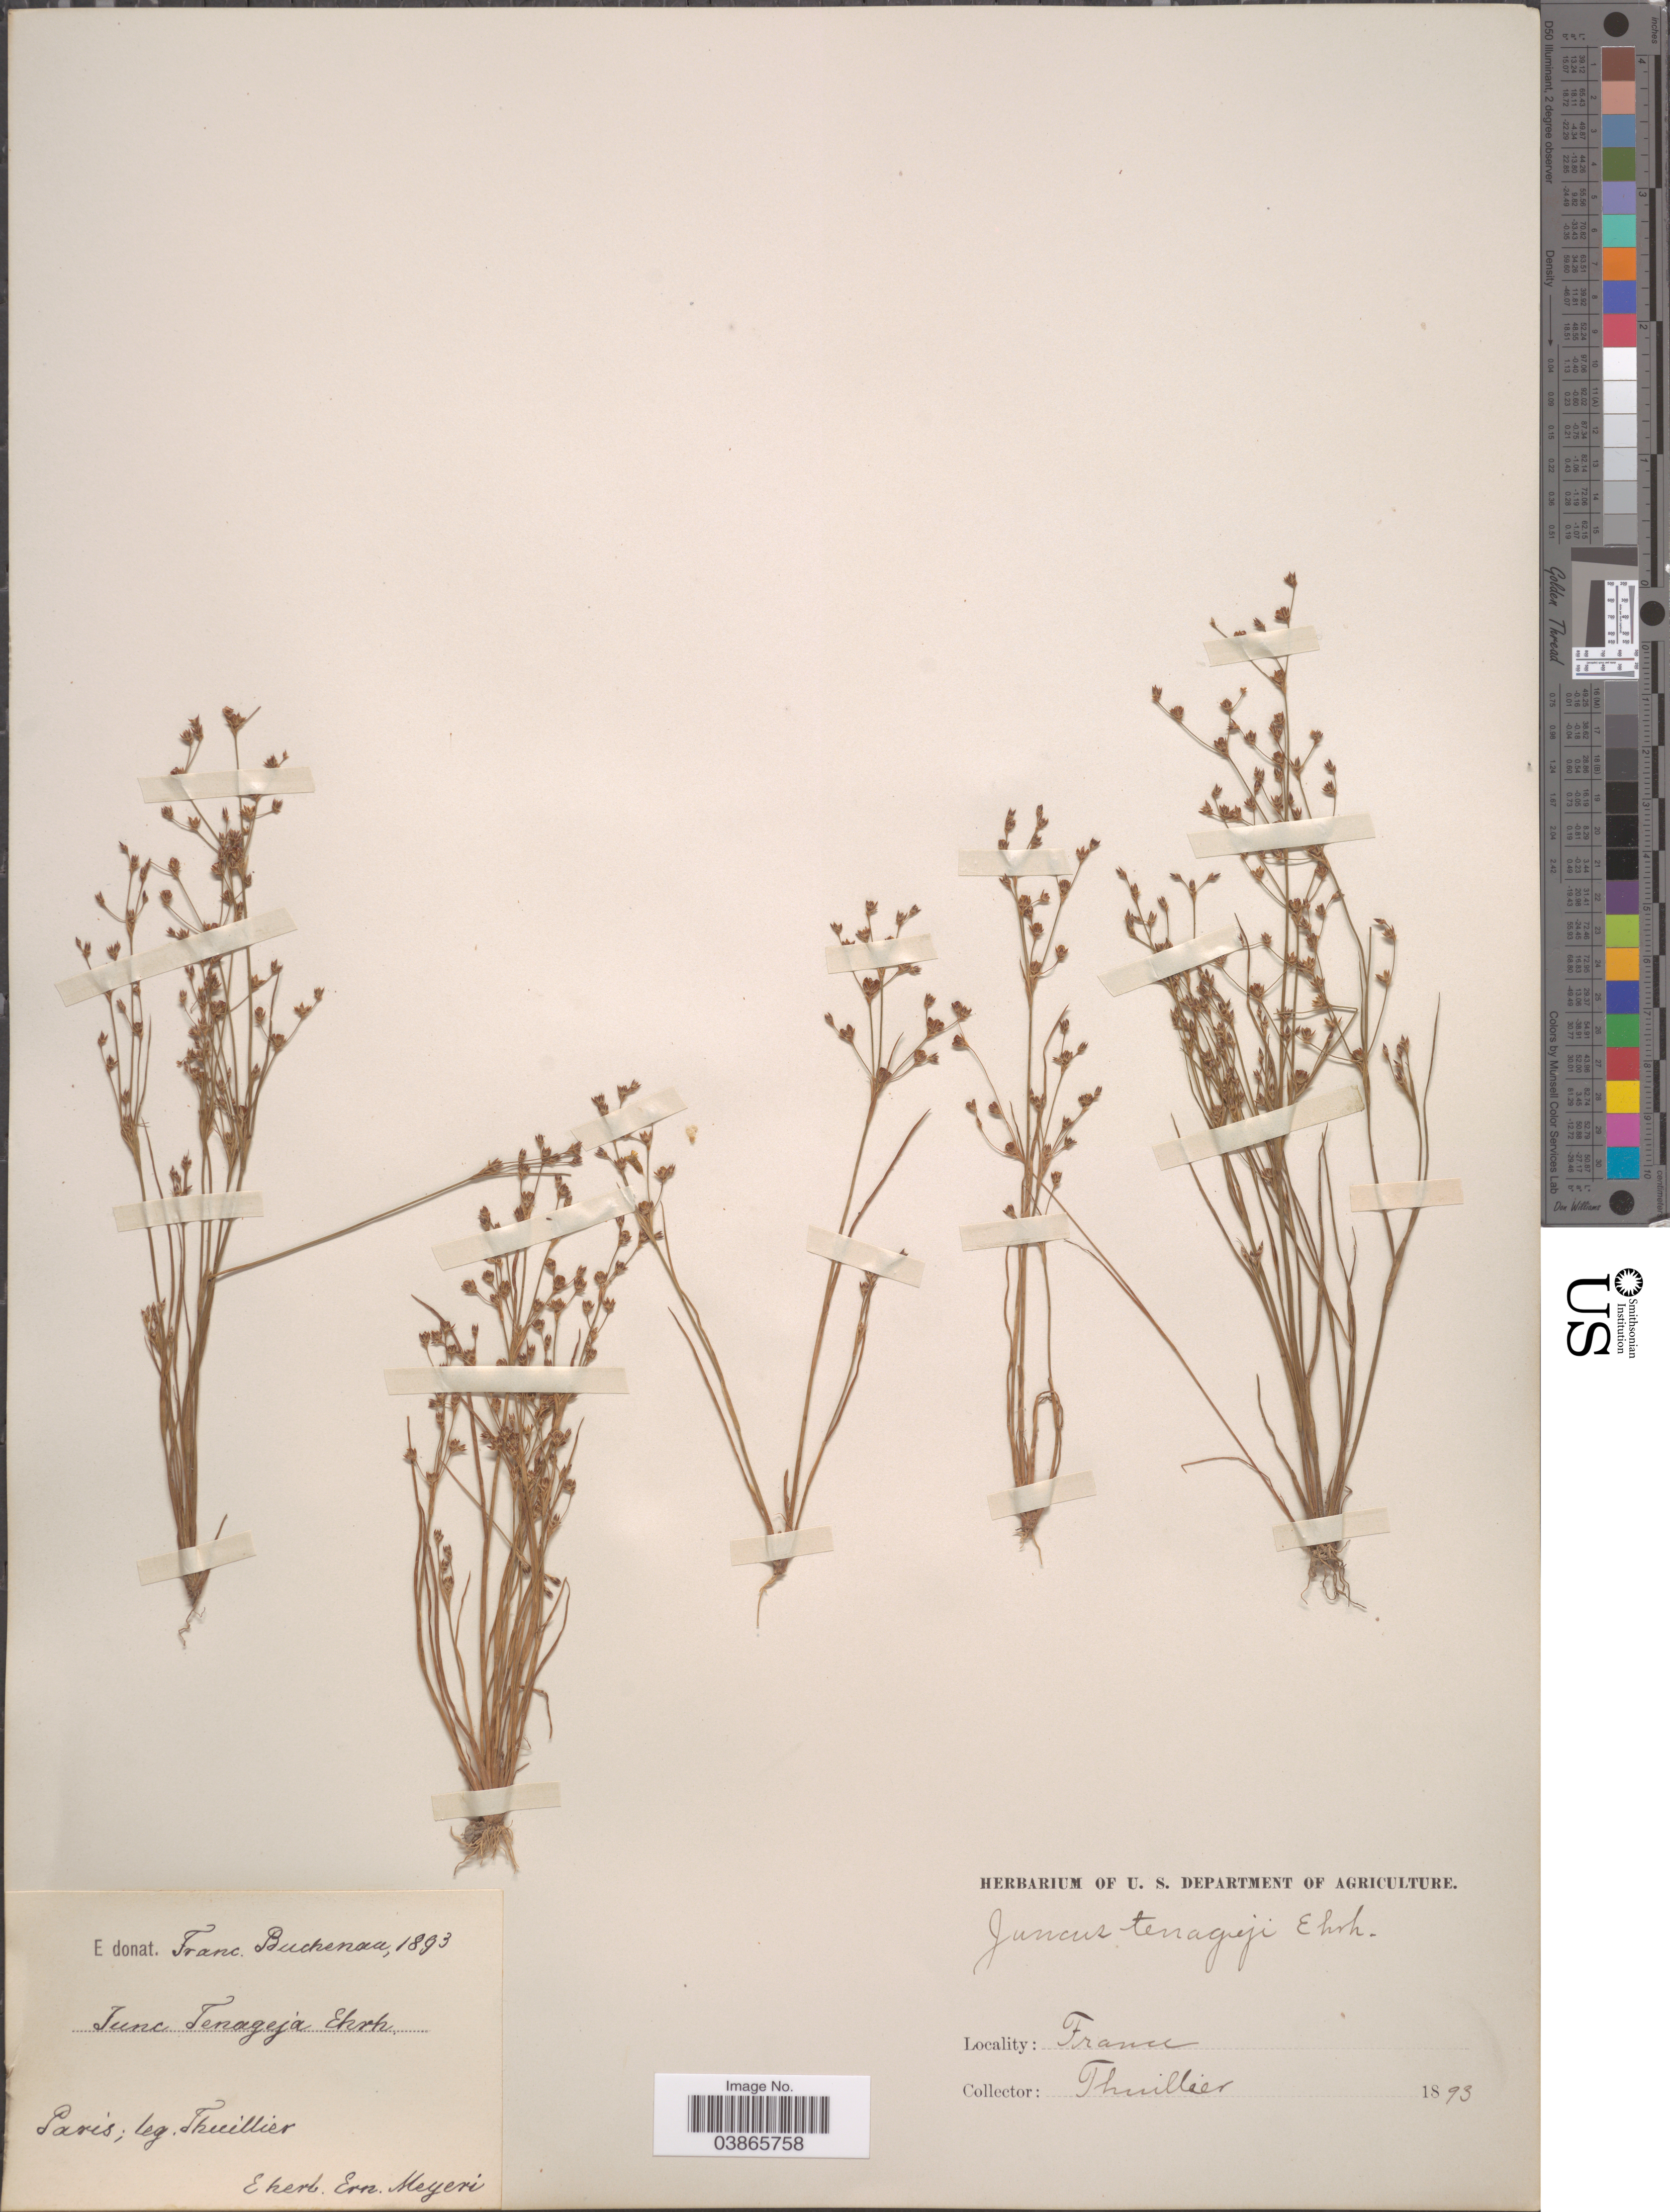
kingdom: Plantae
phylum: Tracheophyta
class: Liliopsida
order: Poales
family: Juncaceae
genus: Juncus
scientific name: Juncus tenageia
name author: Ehrh. ex L. f.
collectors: Thuillier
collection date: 1893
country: France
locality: Paris.